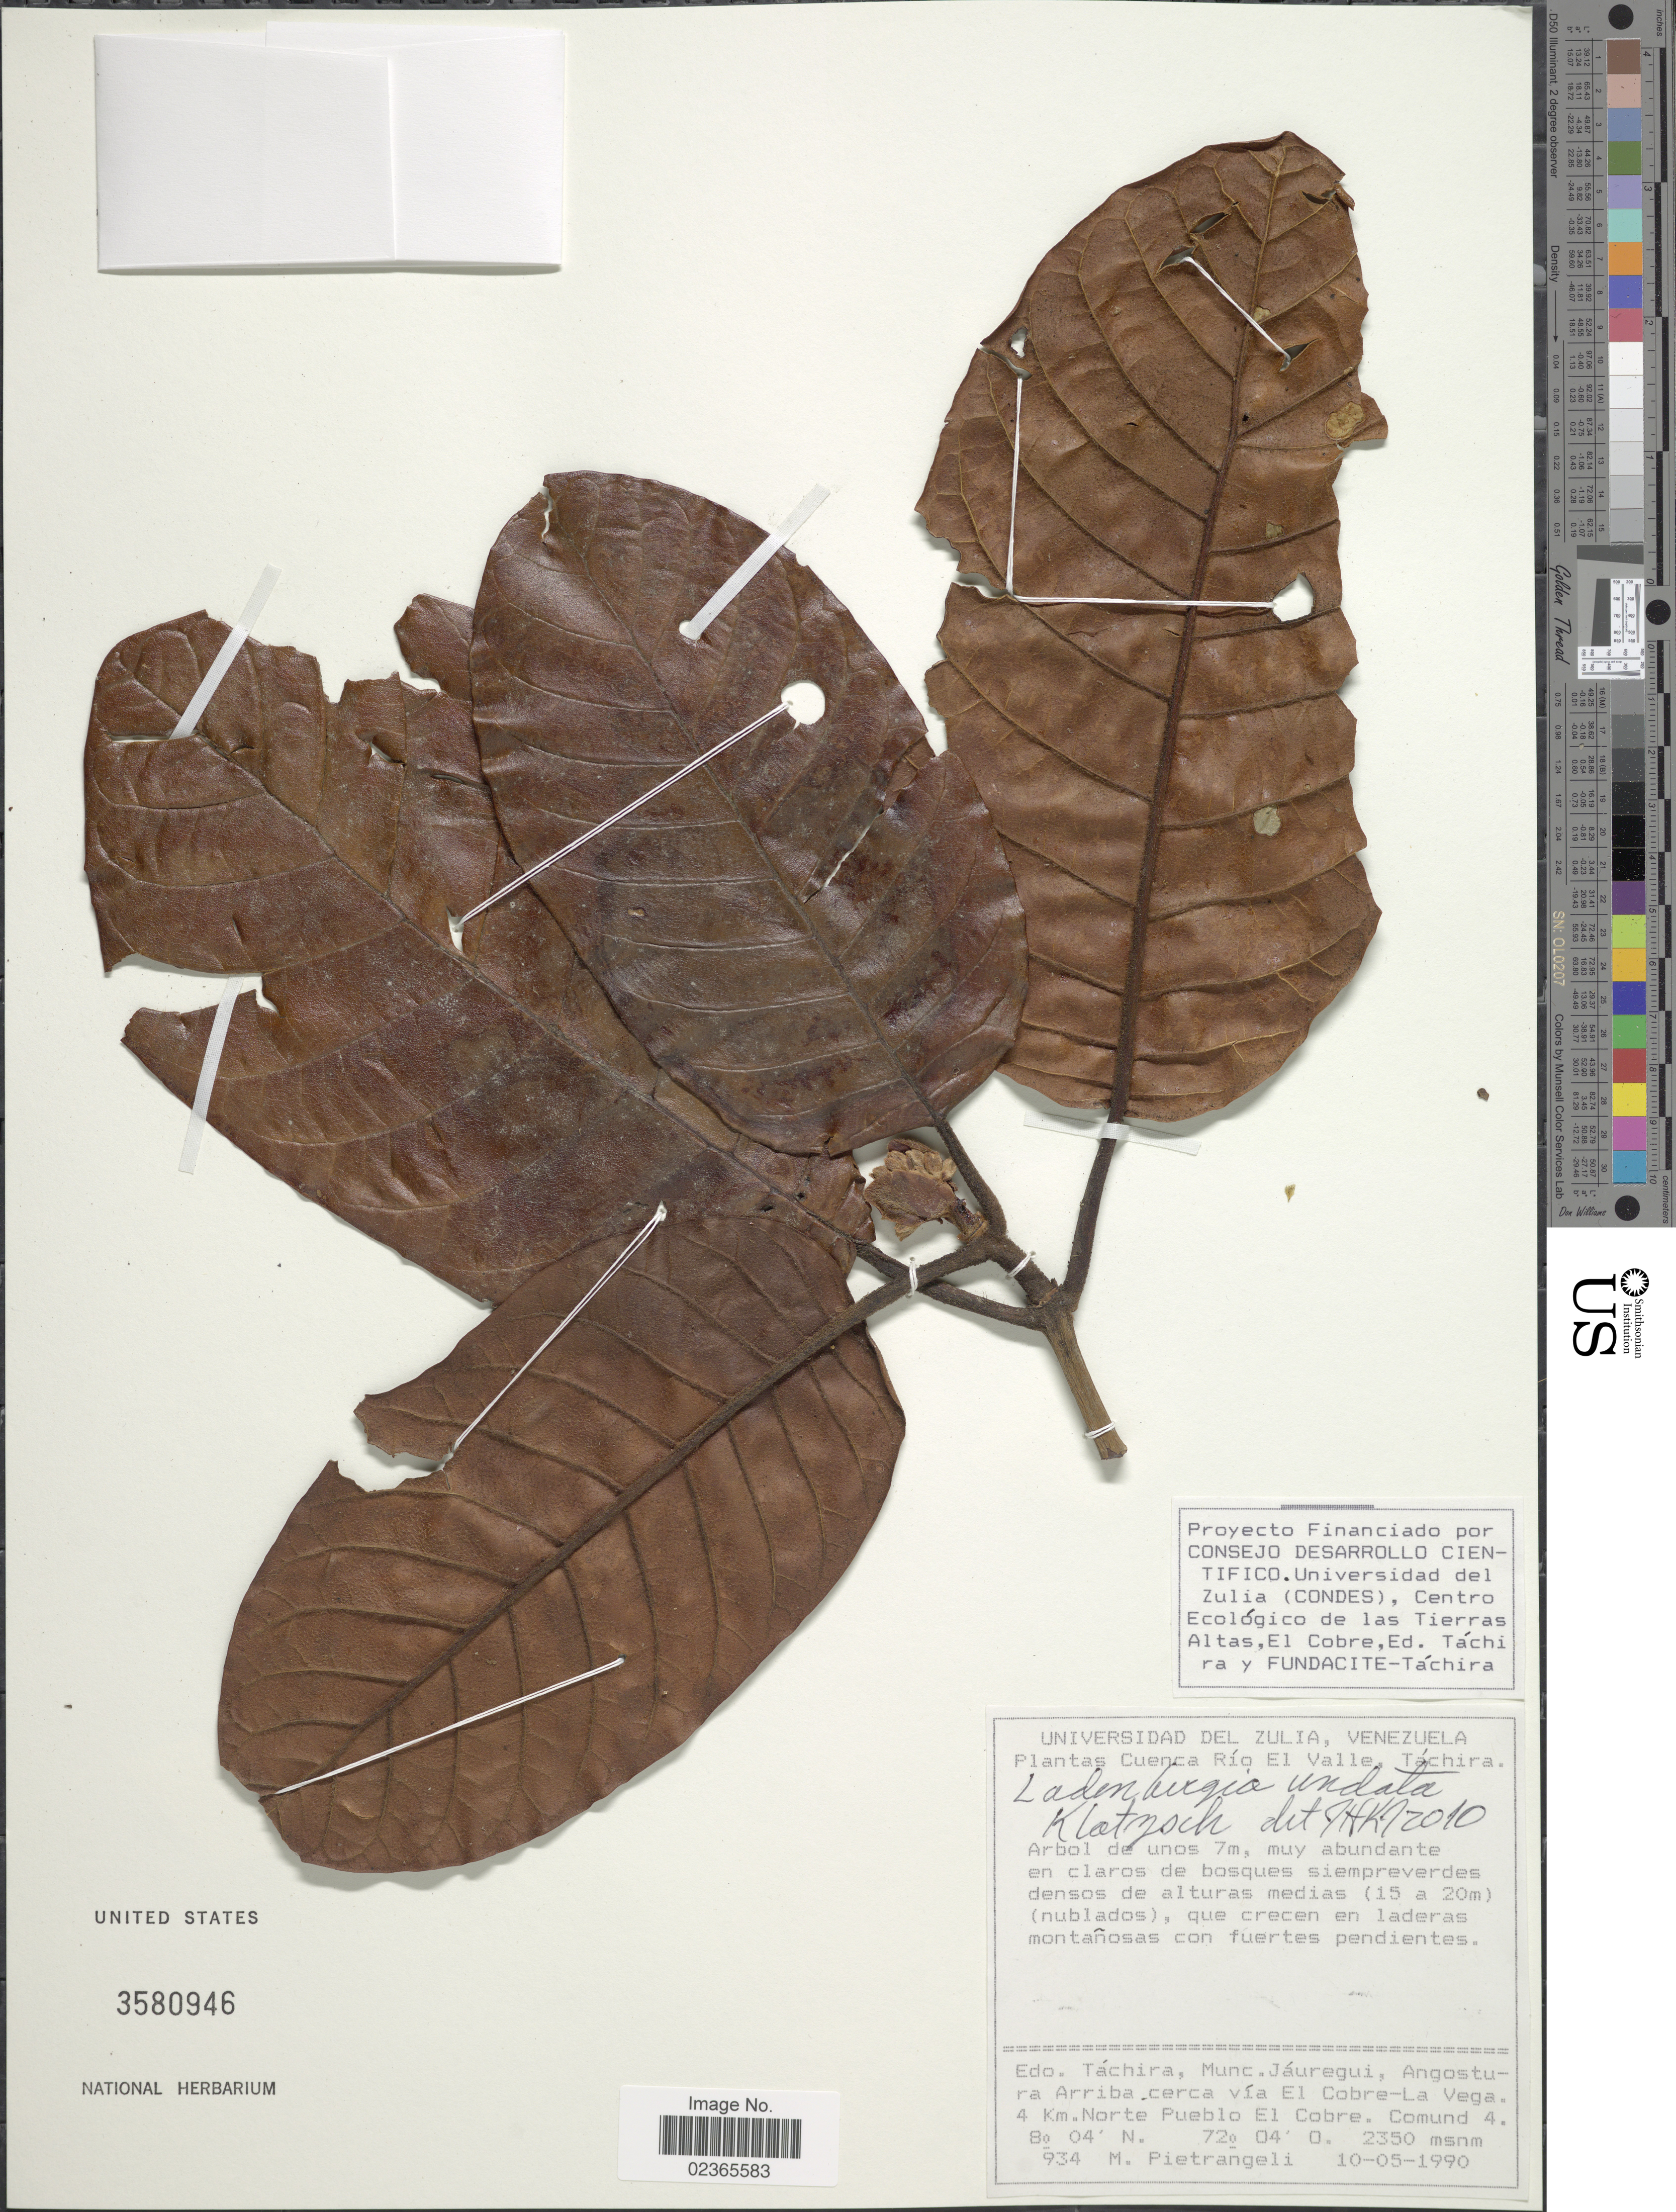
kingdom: Plantae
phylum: Tracheophyta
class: Magnoliopsida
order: Gentianales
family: Rubiaceae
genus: Ladenbergia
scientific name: Ladenbergia undata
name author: Klotzsch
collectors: M. Pietrangeli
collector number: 934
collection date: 1990-05-10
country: Venezuela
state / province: Tachira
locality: Cuenca Rio El Valle, Tachira, Munc. Jauregui, Angostura Arriba cerca via El Cobre-La Vega. 4 km Norte Pueblo El Cobre. Comund 4.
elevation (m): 2350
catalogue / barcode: US 3580946